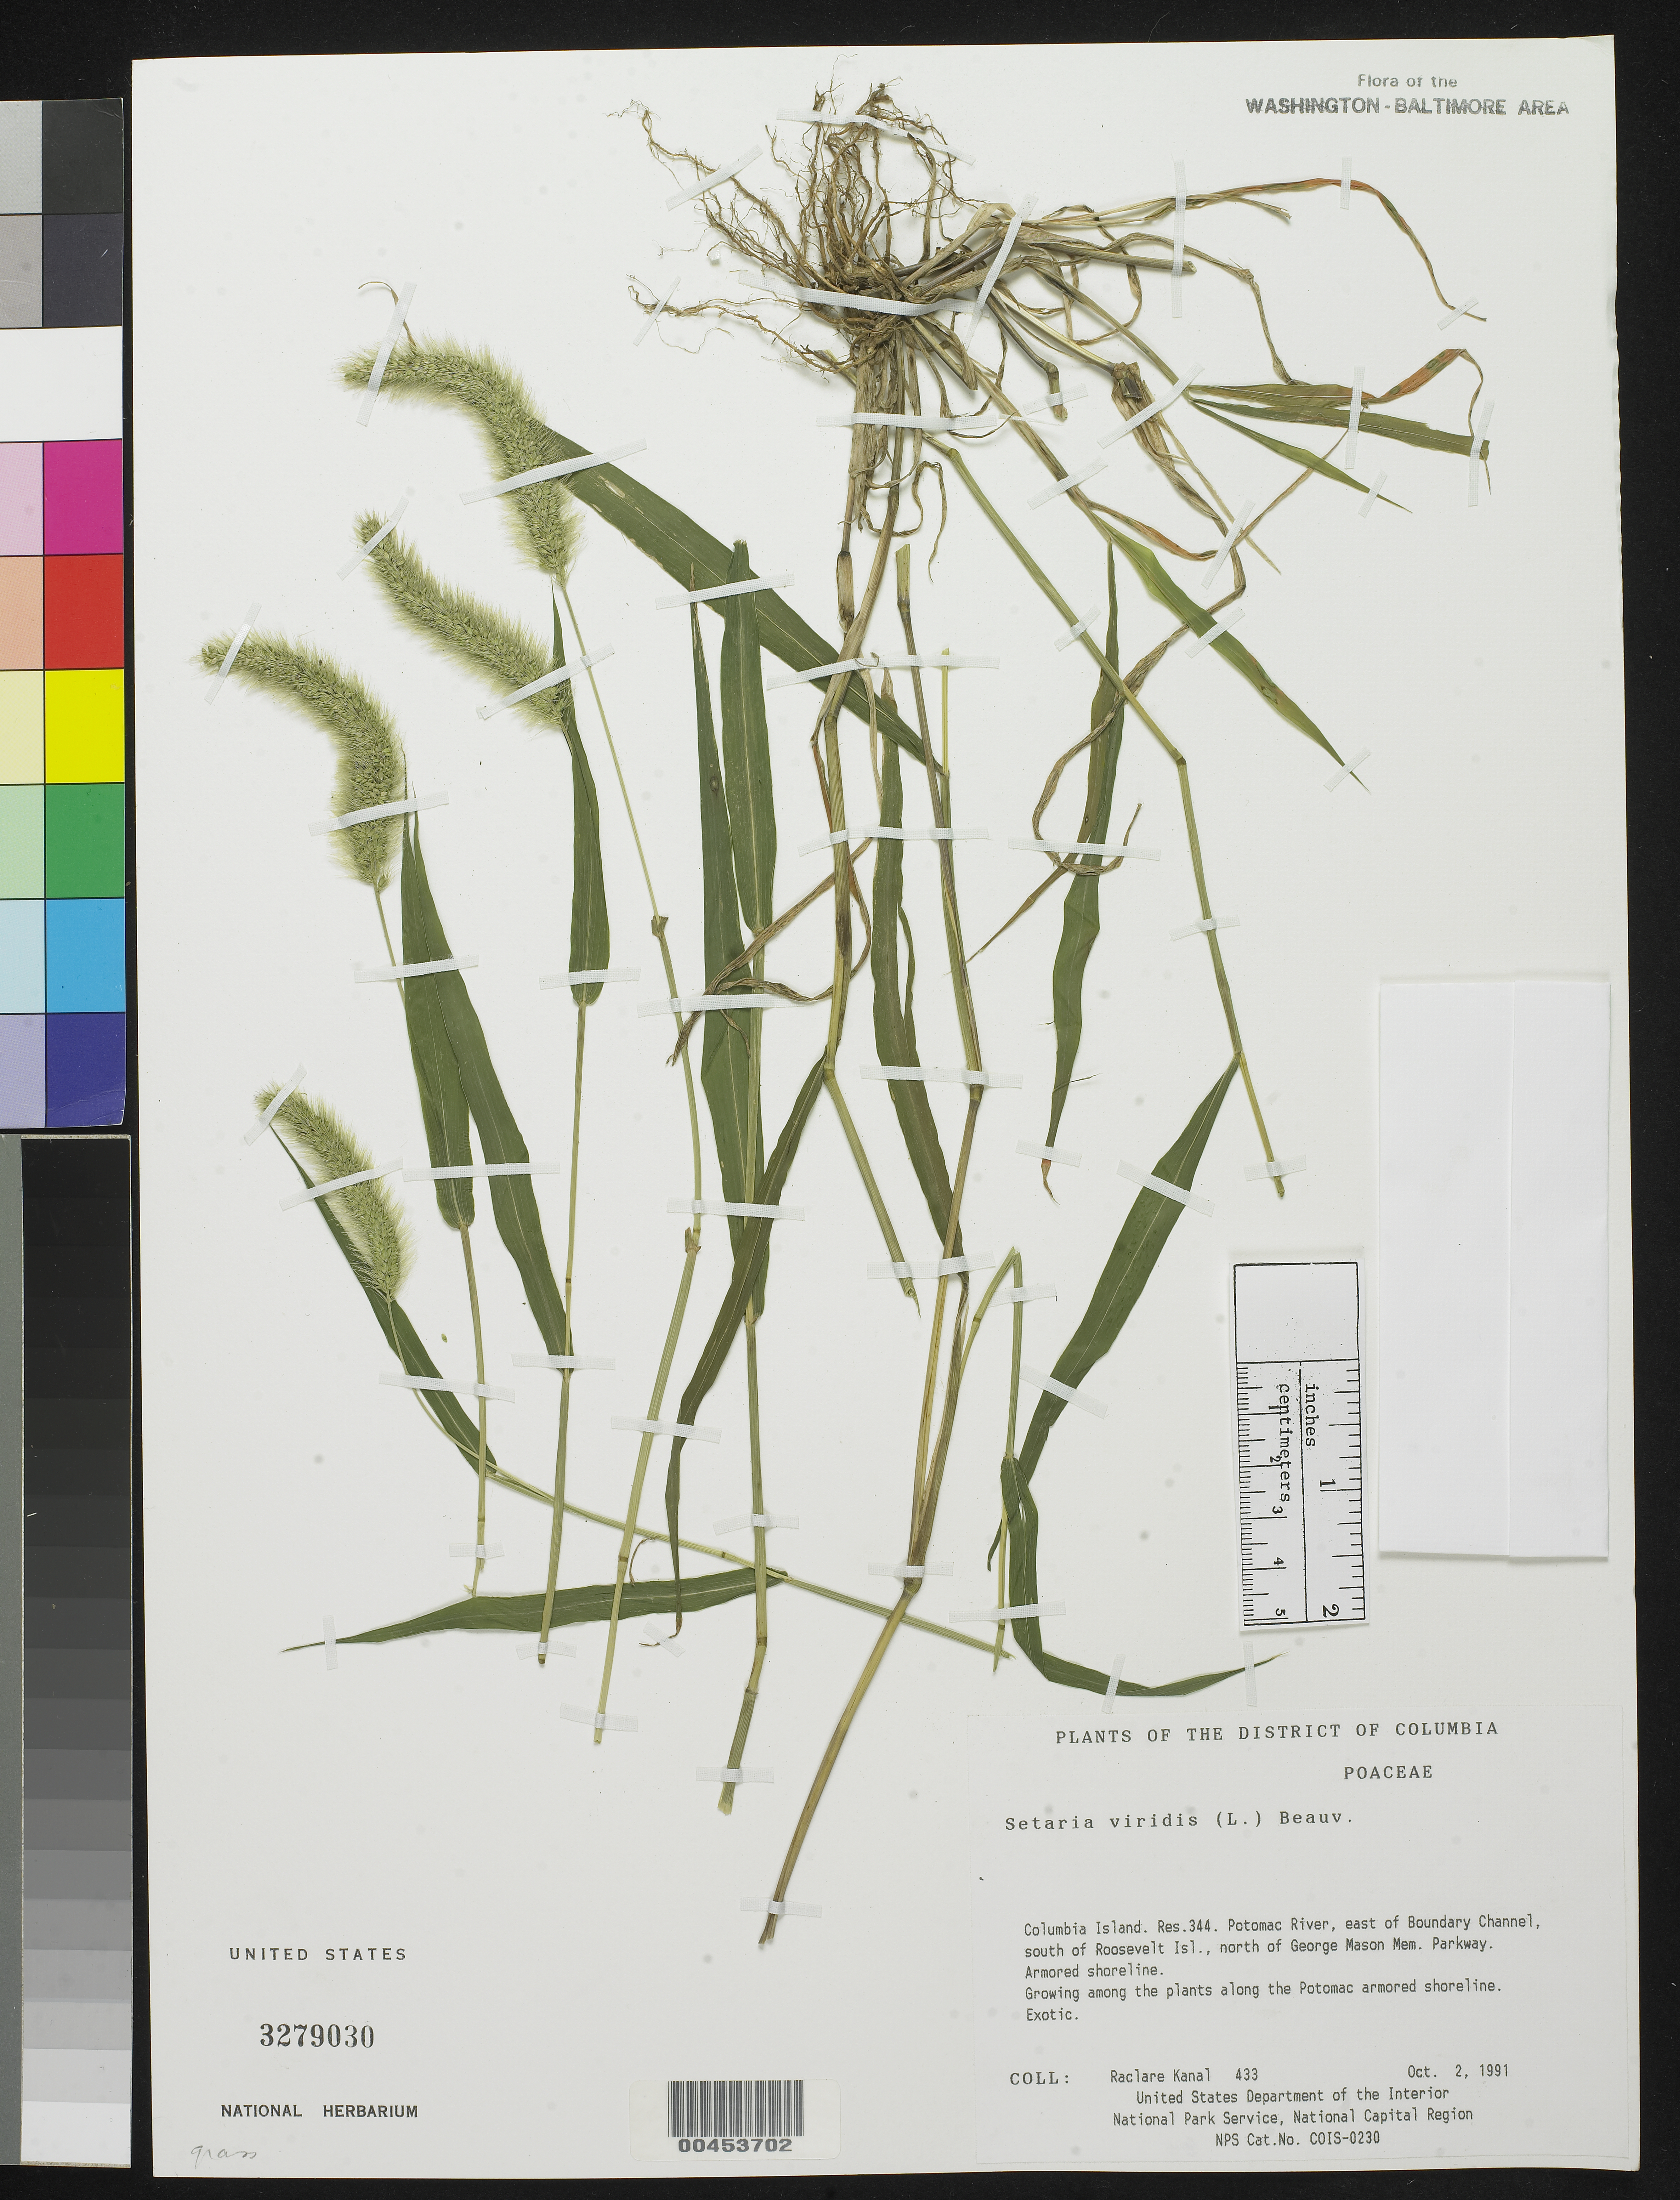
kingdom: Plantae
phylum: Tracheophyta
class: Liliopsida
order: Poales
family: Poaceae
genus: Setaria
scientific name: Setaria viridis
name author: (L.) P. Beauv.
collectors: R. Kanal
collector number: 433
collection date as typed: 02 Oct 1991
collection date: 1991-10-02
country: United States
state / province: District of Columbia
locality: Columbia Island, Res 344, Potomac River, S of Roosevelt Island, E of Boundary Channel, N of George Mason Mem parkway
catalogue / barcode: US 3279030